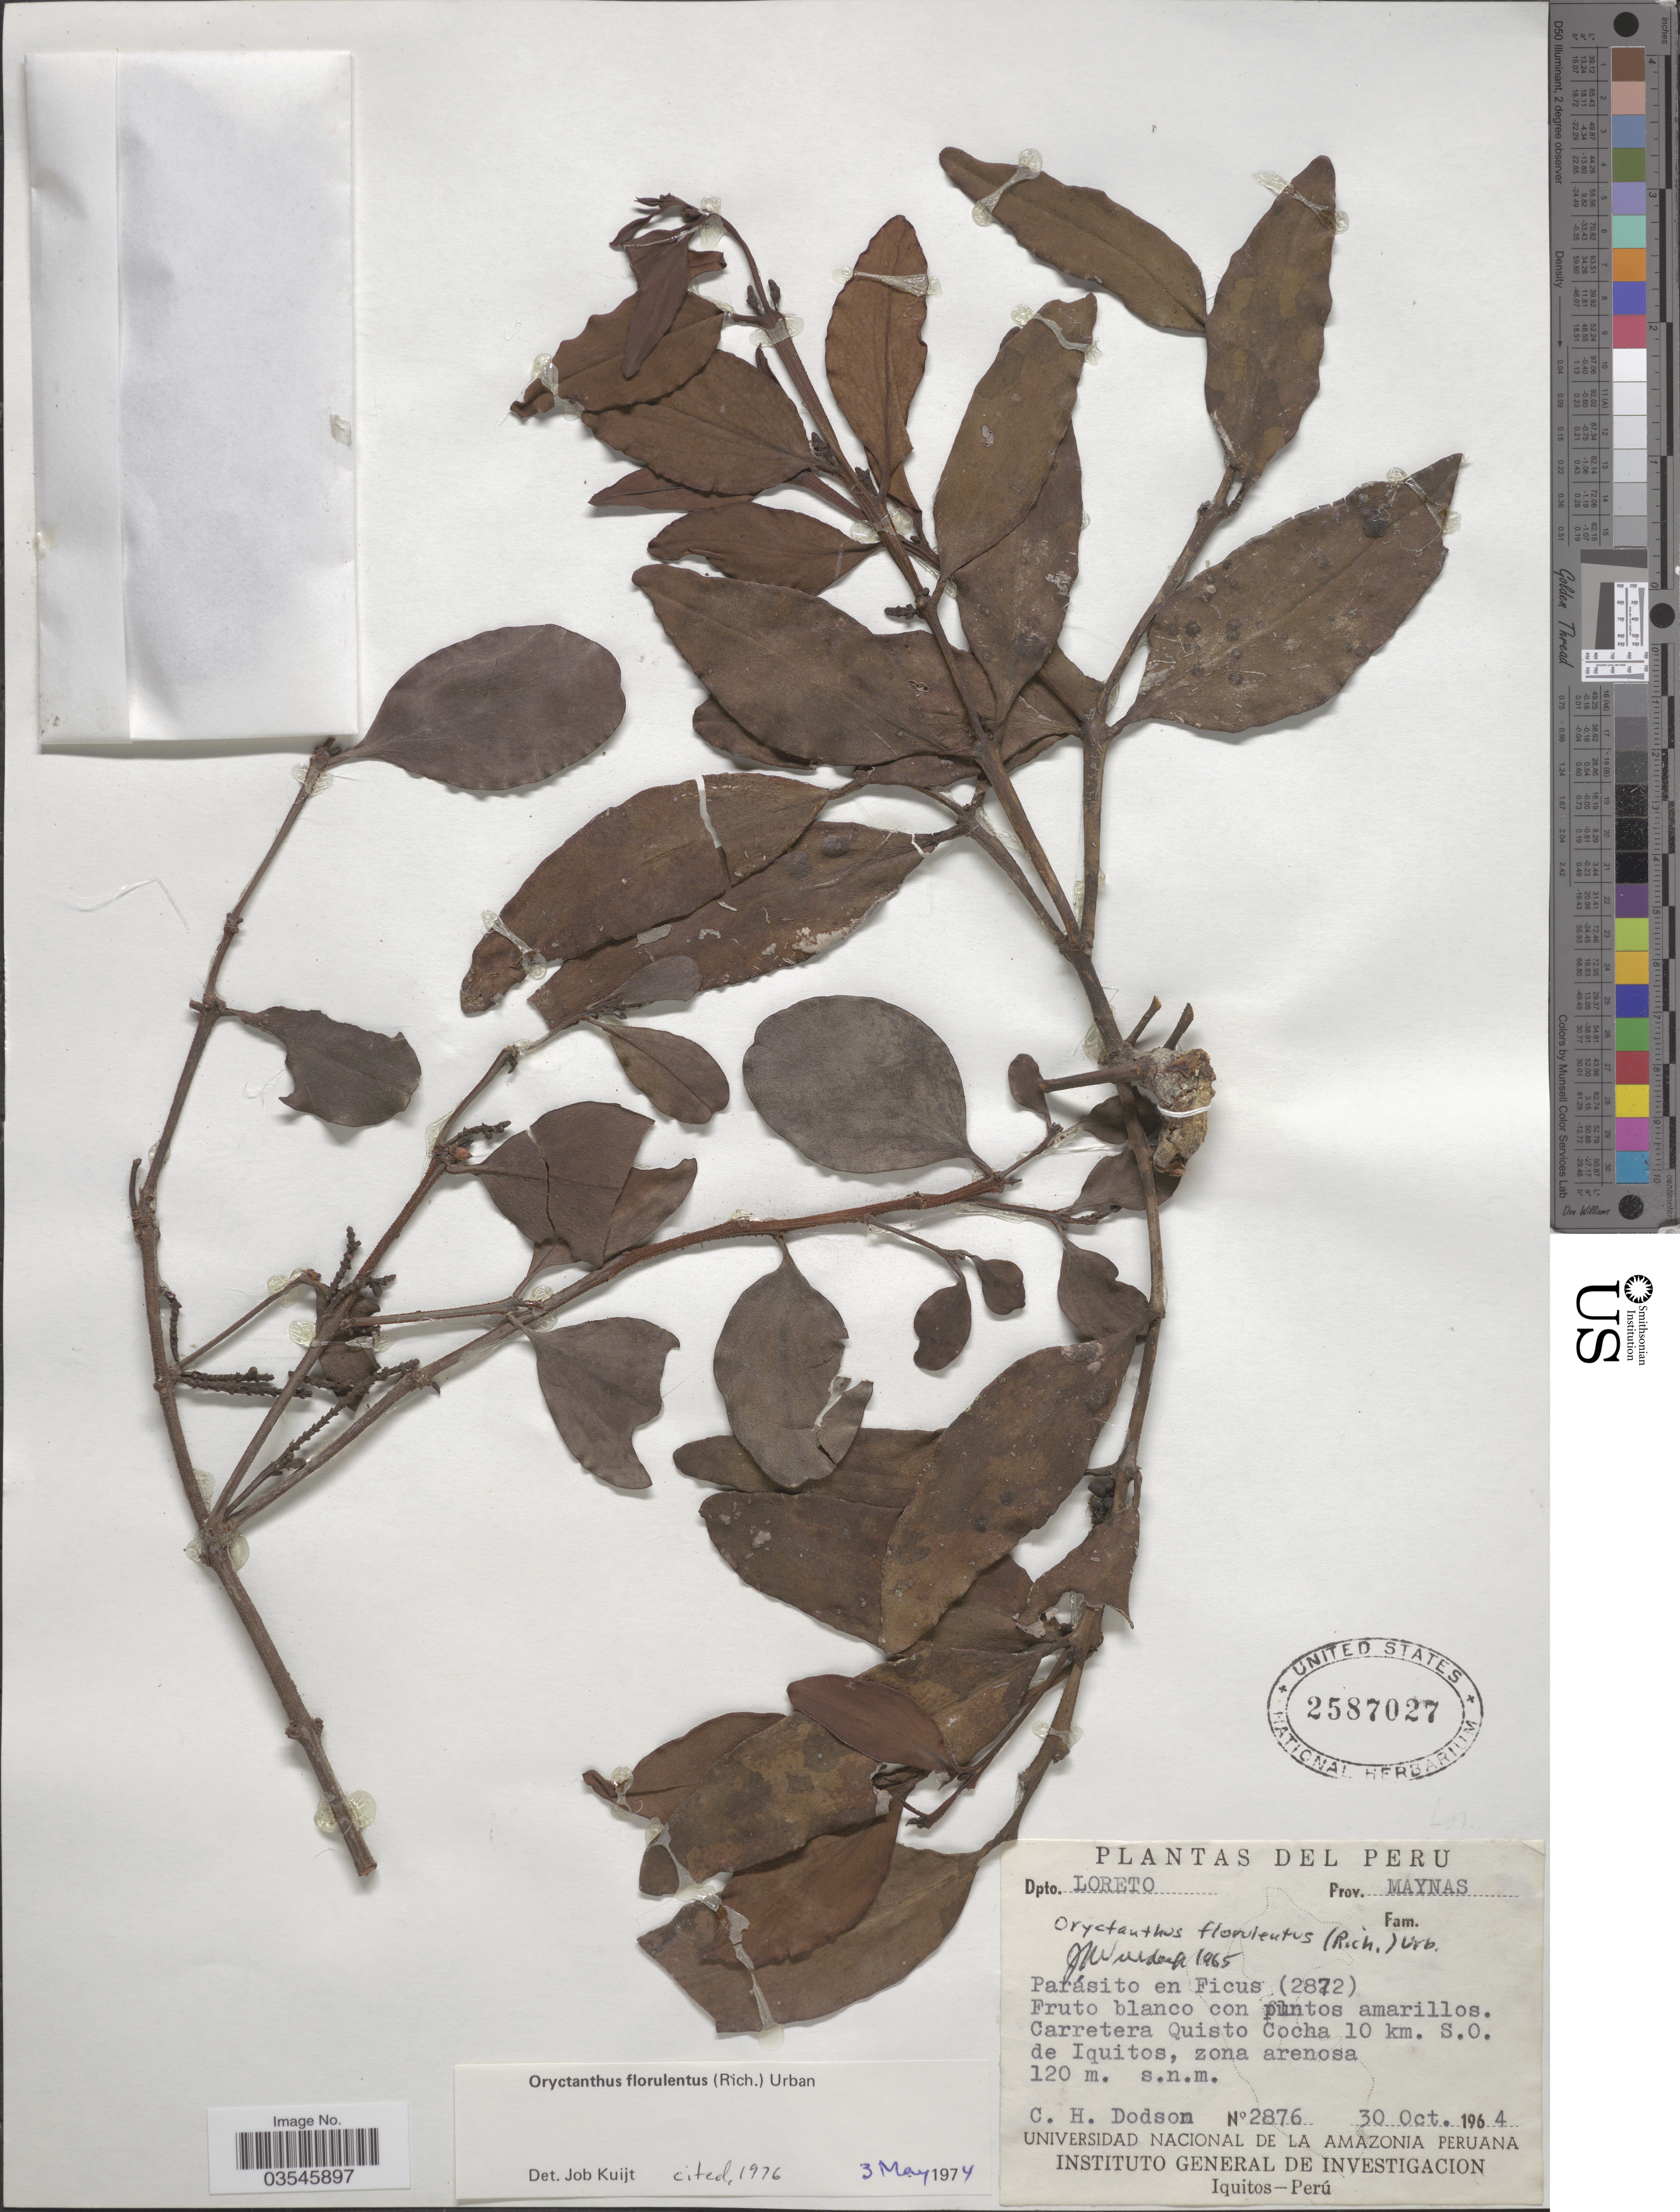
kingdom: Plantae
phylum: Tracheophyta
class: Magnoliopsida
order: Santalales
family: Loranthaceae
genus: Oryctanthus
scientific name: Oryctanthus florulentus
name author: (Rich.) Tiegh.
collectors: C. H. Dodson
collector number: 2876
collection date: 1964-10-30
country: Peru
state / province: Loreto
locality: Dpto. Loreto. Prov. Maynas. Carretera Quisto Cocha 10 km. S. O. de Iquitos, zona arenosa.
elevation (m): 120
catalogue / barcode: US 2587027